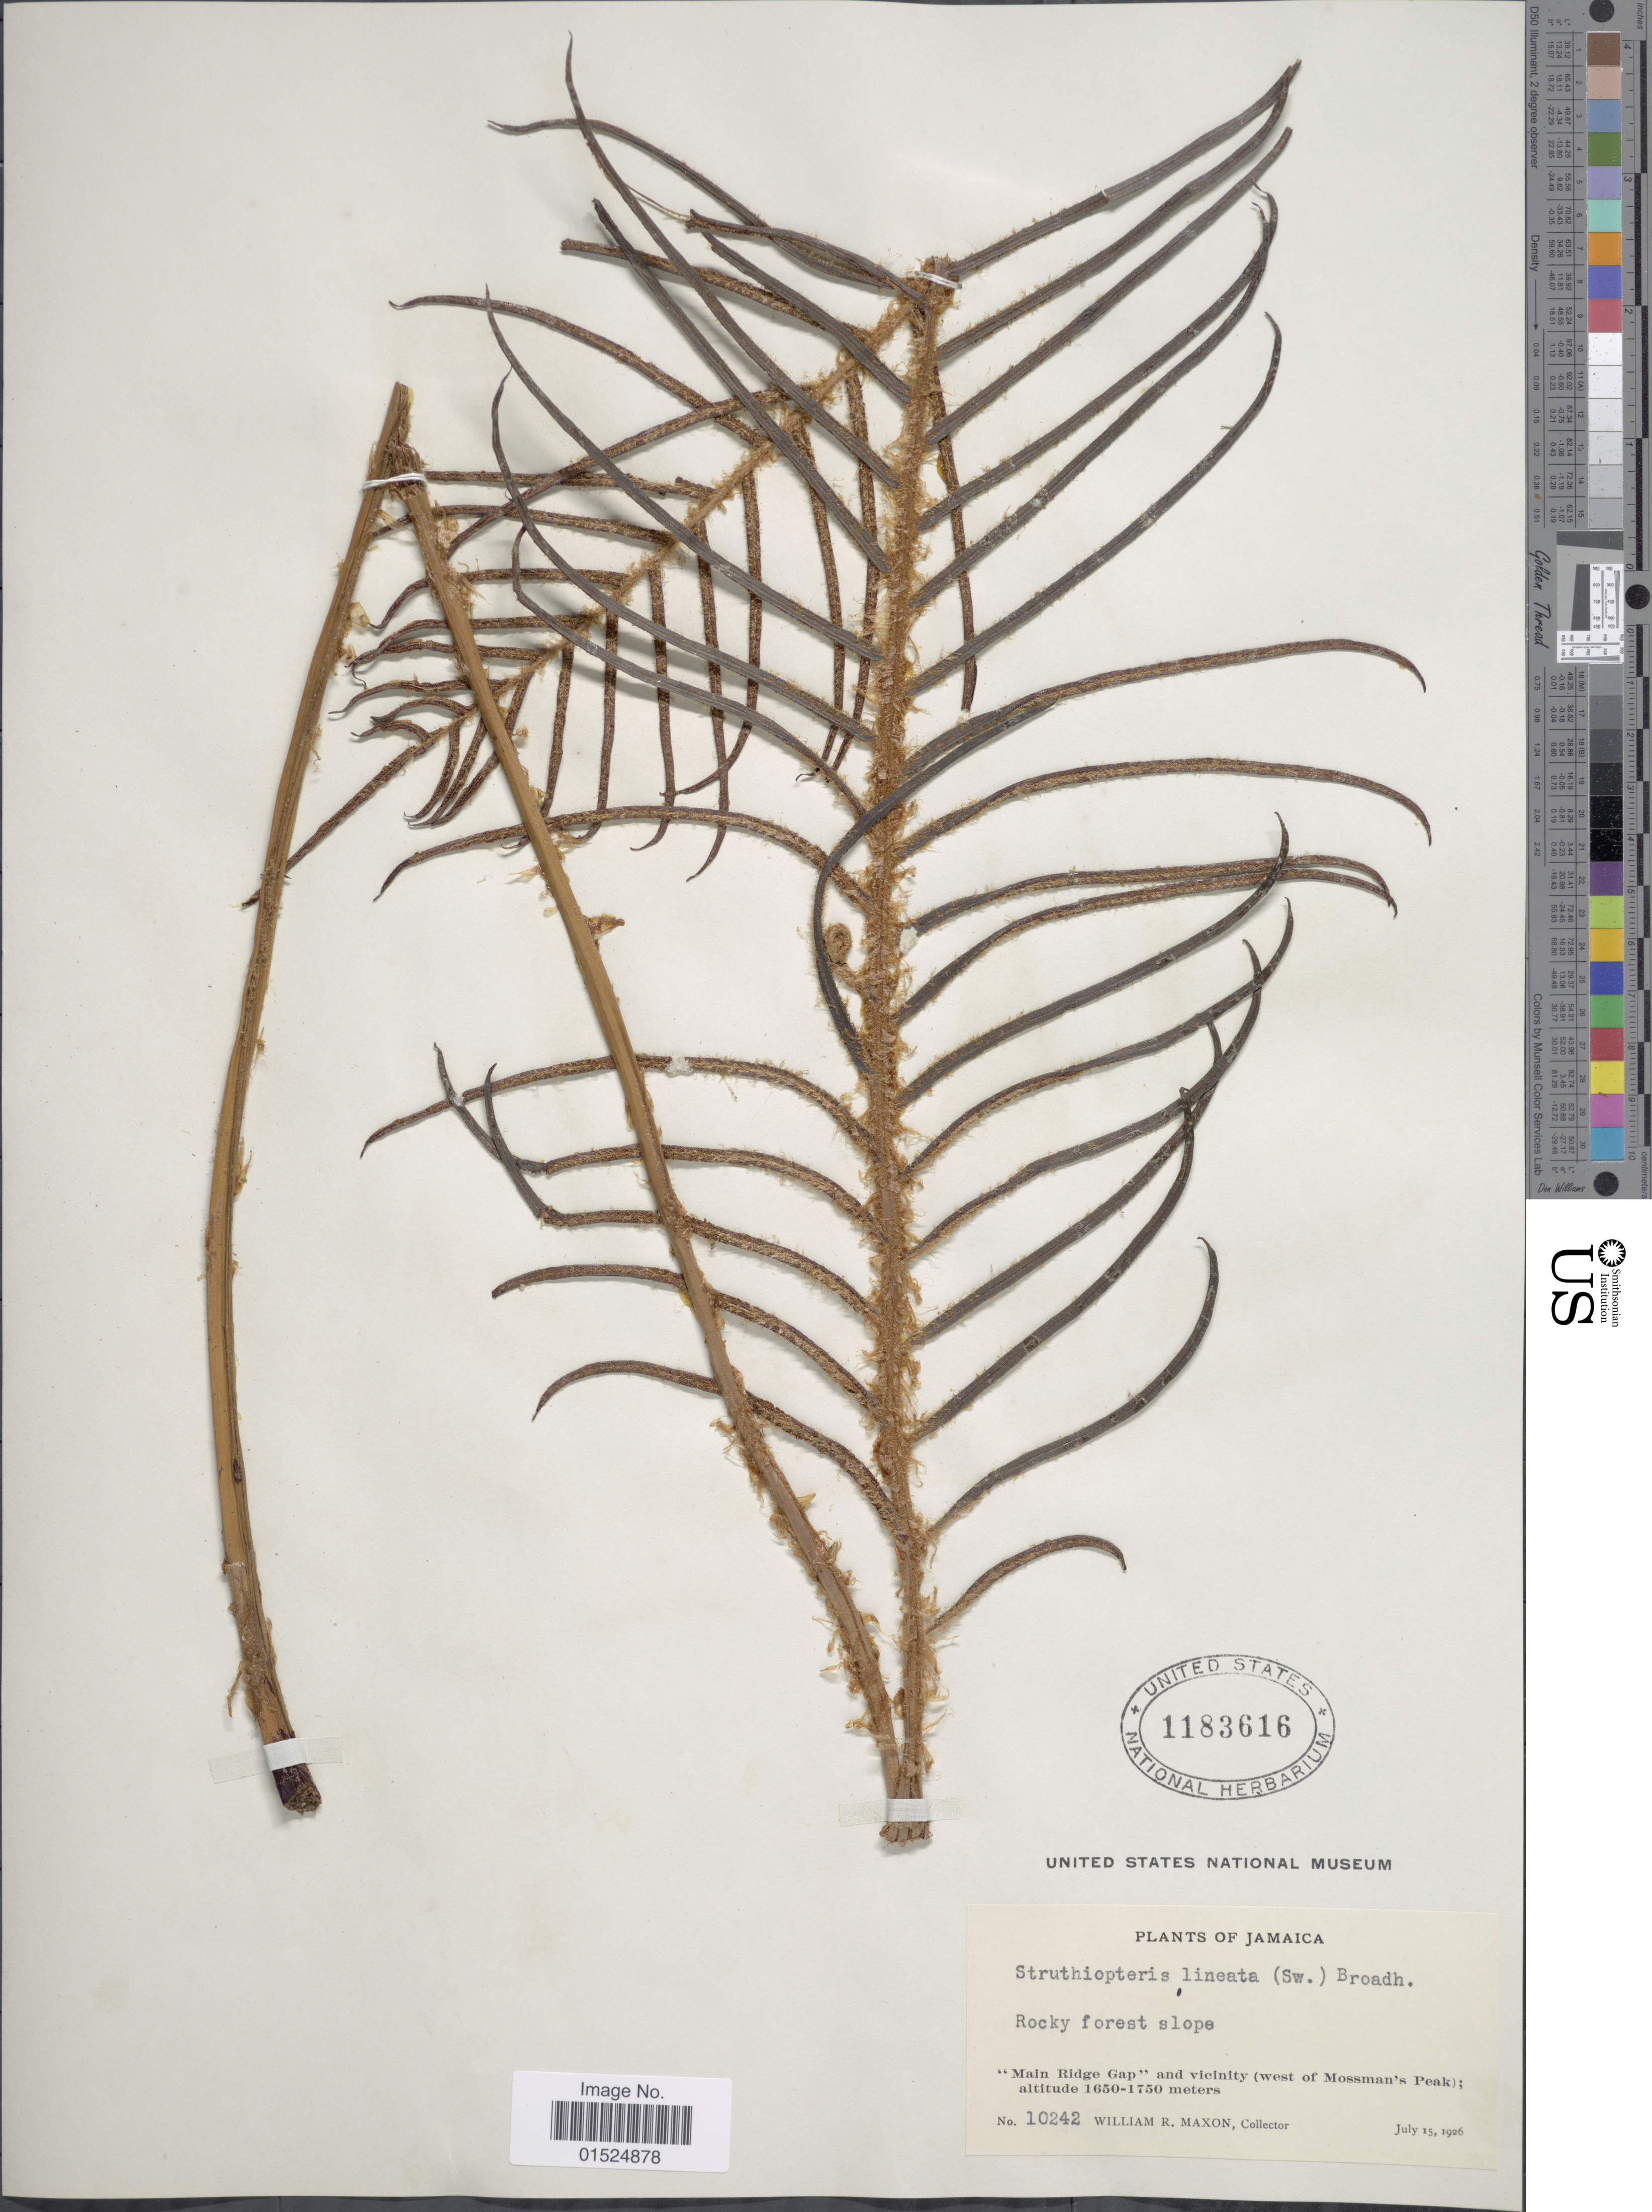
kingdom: Plantae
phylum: Tracheophyta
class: Polypodiopsida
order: Polypodiales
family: Blechnaceae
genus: Blechnum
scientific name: Blechnum lineatum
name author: (Sw.) C. Chr.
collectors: W. R. Maxon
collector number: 10242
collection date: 1926-07-15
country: Jamaica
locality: Main Ridge Gap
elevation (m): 1650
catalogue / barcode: US 1183616